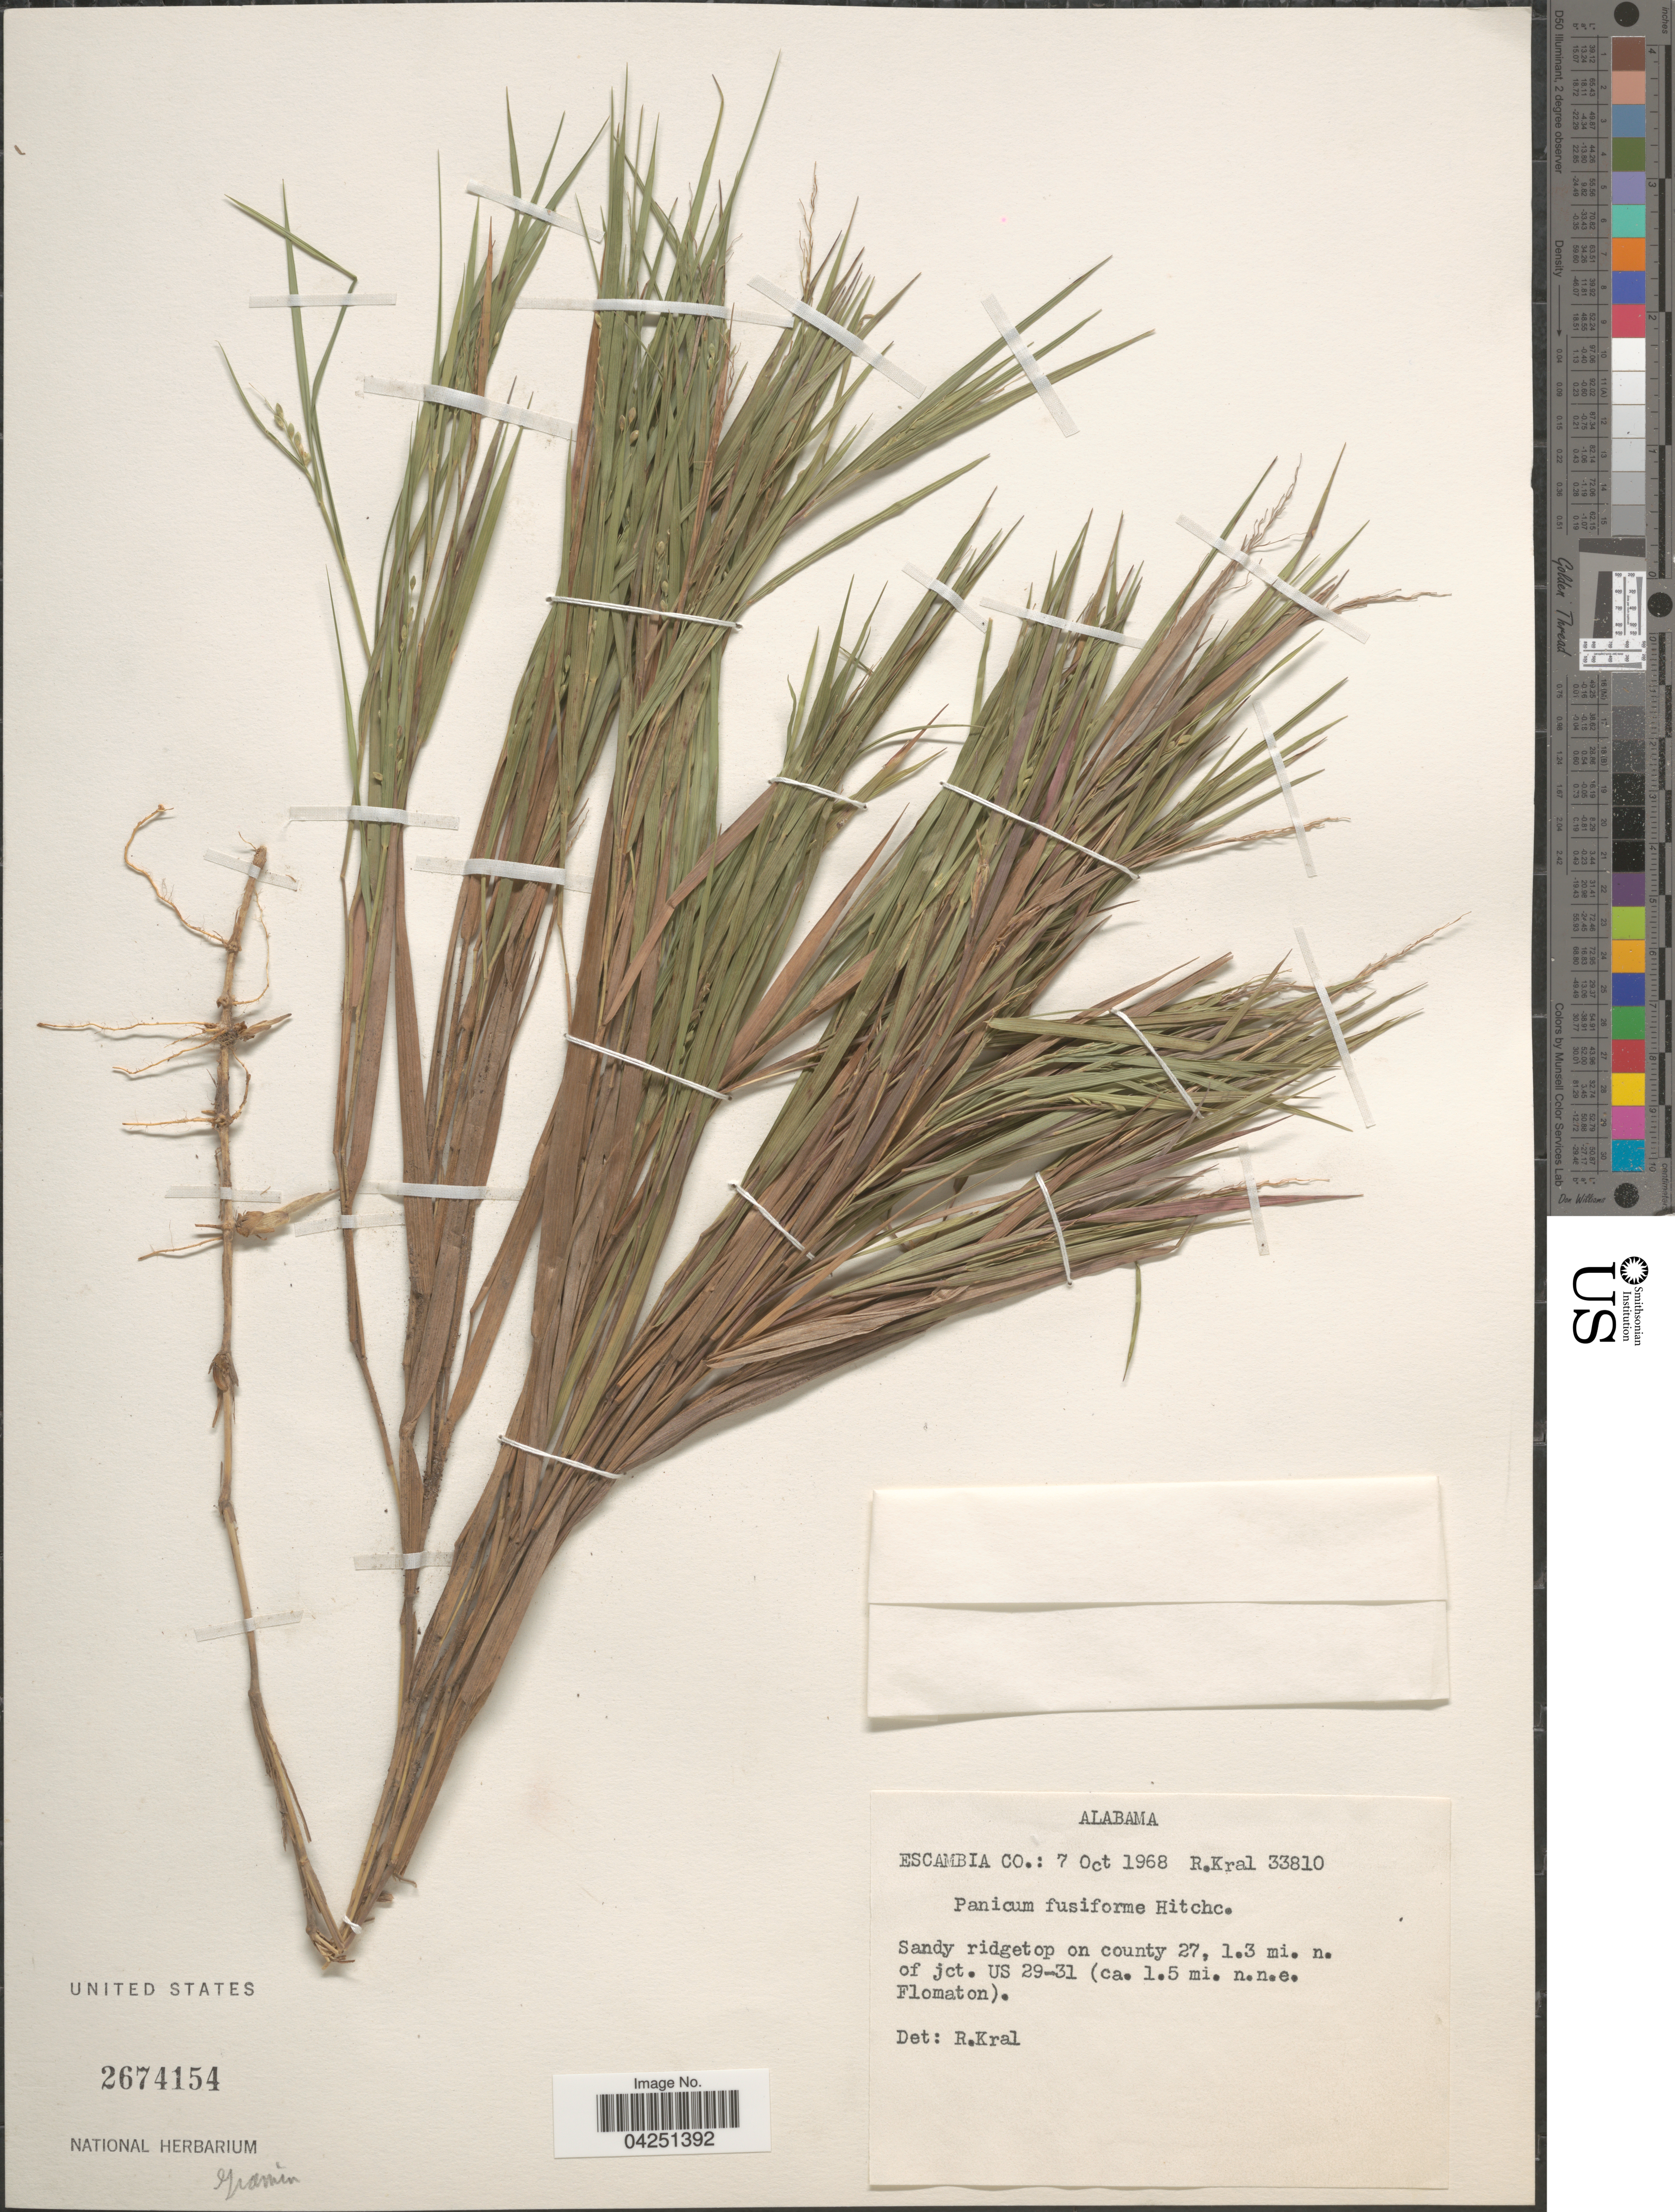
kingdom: Plantae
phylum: Tracheophyta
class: Liliopsida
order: Poales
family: Poaceae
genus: Dichanthelium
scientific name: Dichanthelium acuminatum var. acuminatum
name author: (Sw.) Gould & C.A. Clark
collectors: R. Kral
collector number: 33810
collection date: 1968-10-07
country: United States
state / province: Alabama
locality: Escambia Co.: Sandy ridgetop on county 27, 1.3 mi. n. of jct. US 29-31 (ca. 1.5 mi. n.n.e. Flomaton).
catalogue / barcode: US 2674154